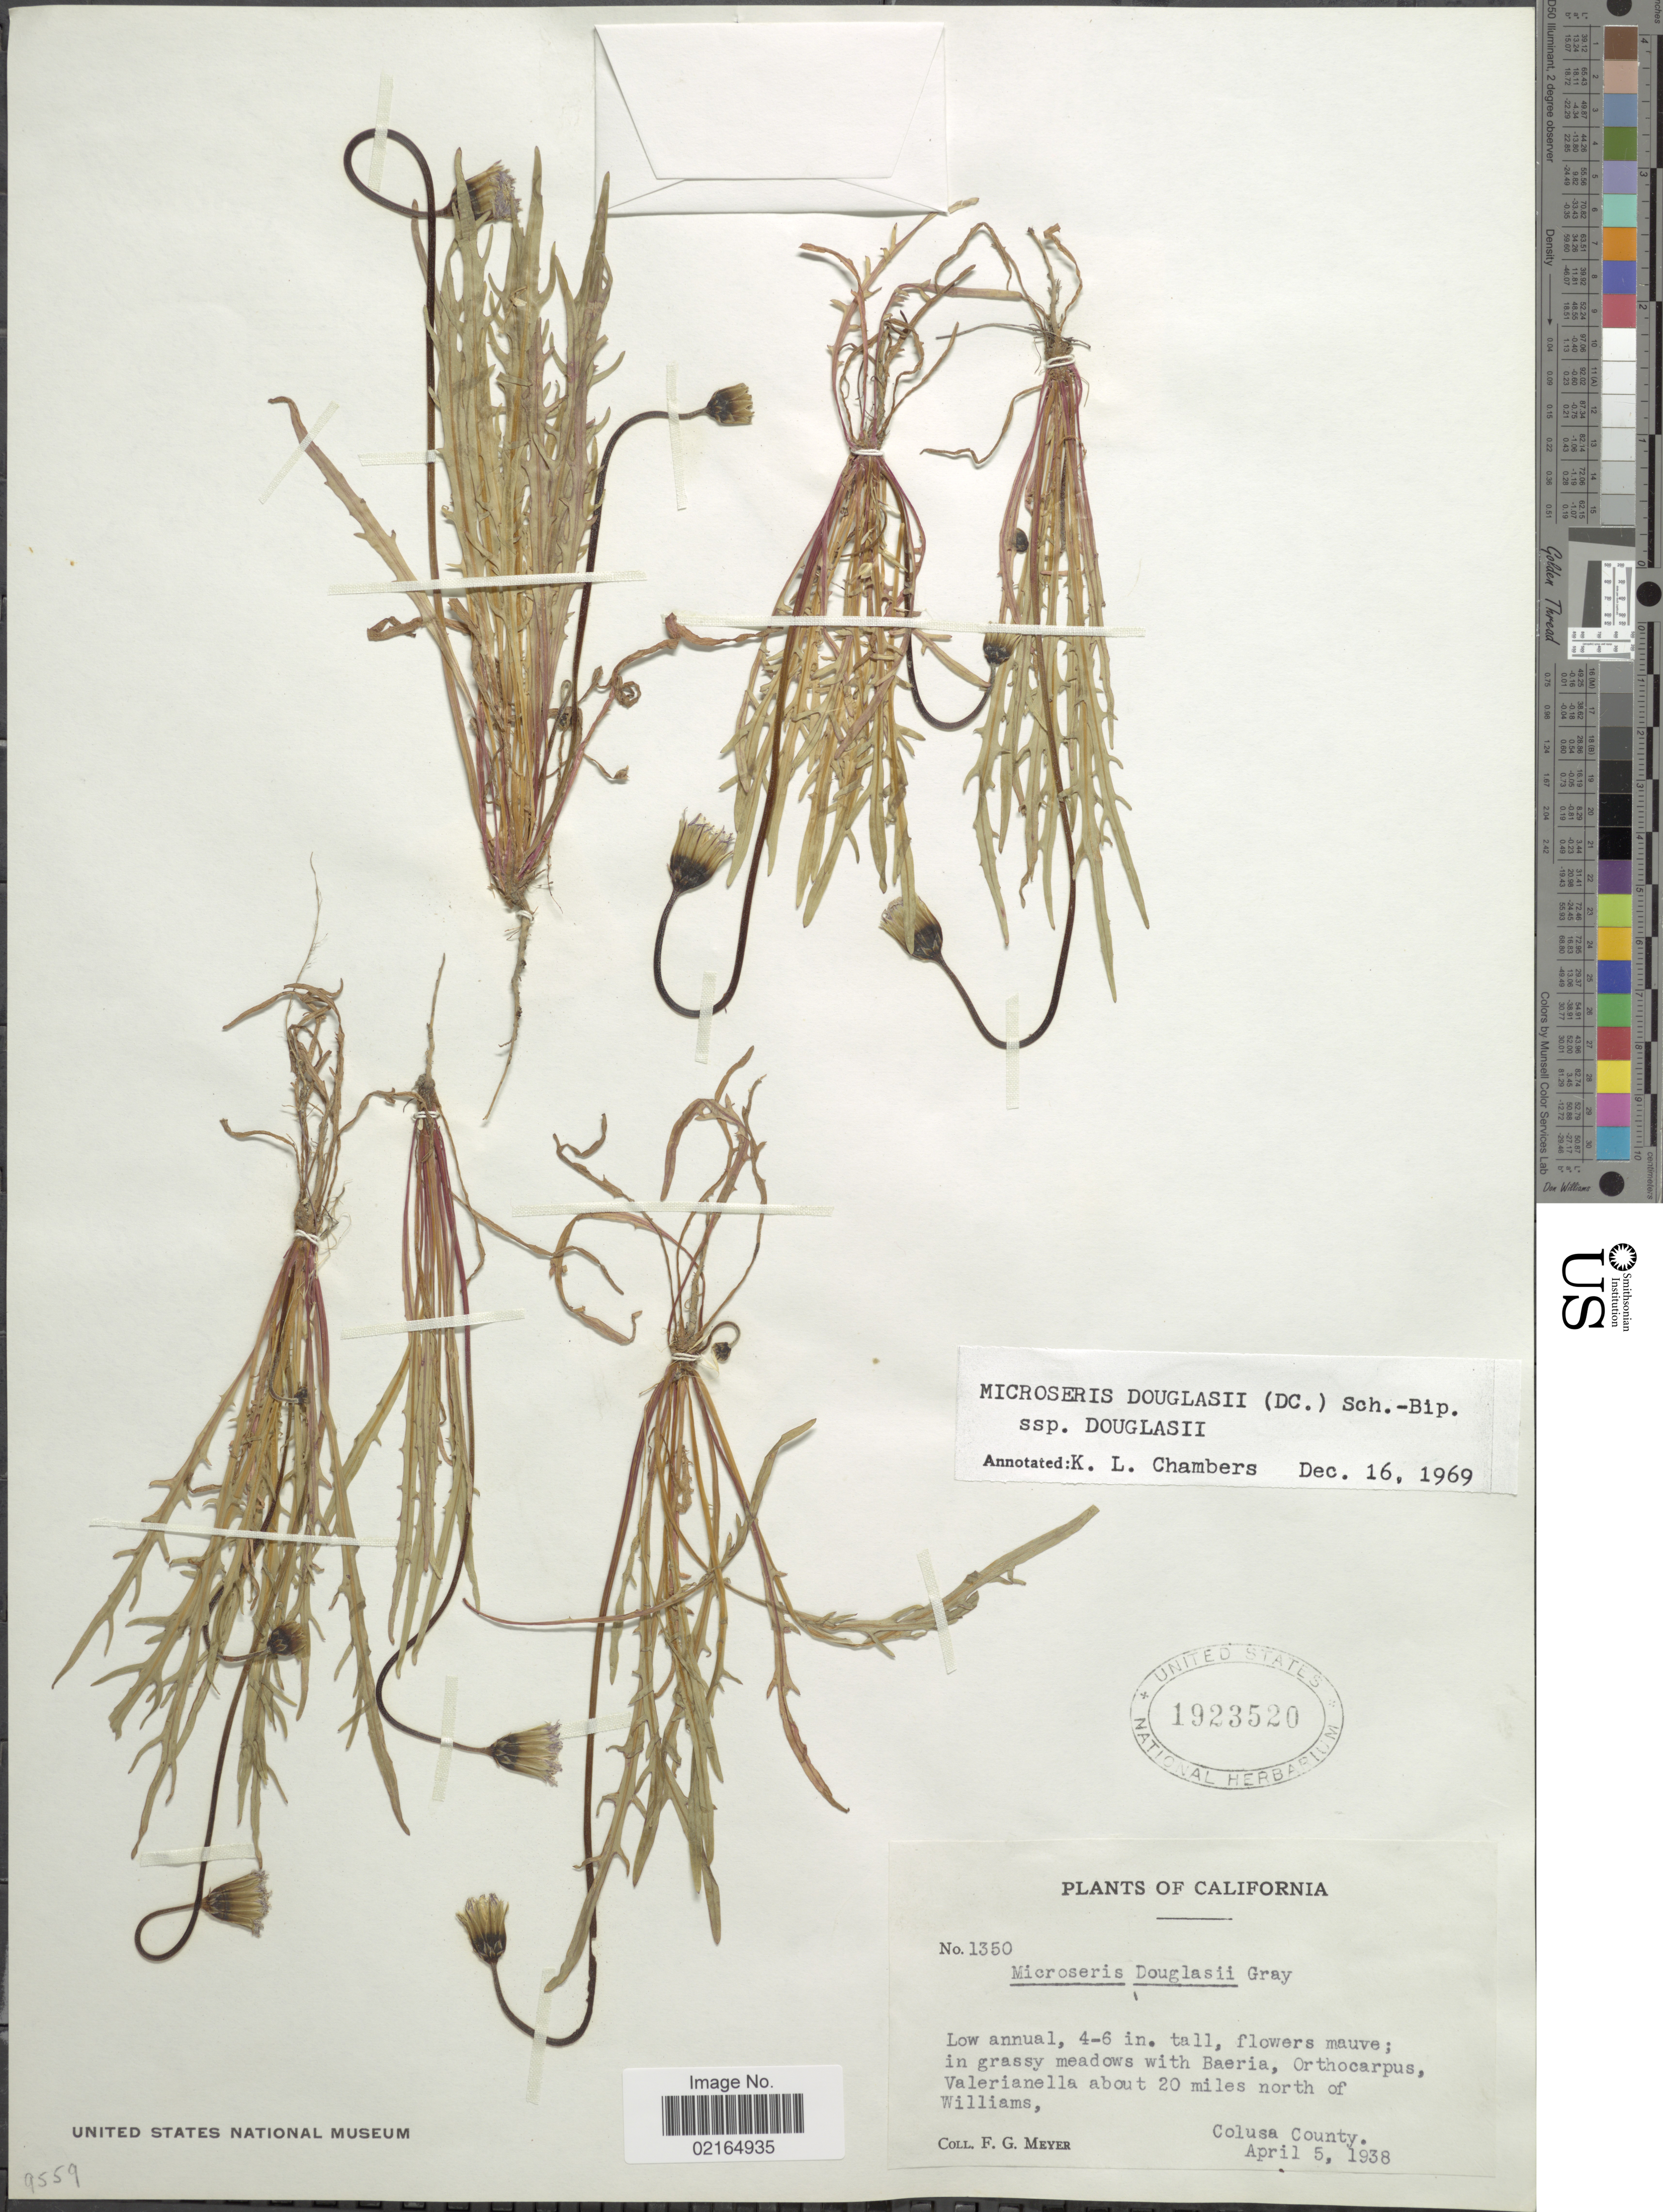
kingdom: Plantae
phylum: Tracheophyta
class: Magnoliopsida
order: Asterales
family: Asteraceae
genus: Microseris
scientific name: Microseris douglasii subsp. douglasii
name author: (DC.) Sch. Bip.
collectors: F. G. Meyer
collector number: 1350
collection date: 1938-04-05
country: United States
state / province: California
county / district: Colusa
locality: about 20 miles north of Williams, Colusa County.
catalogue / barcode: US 1923520